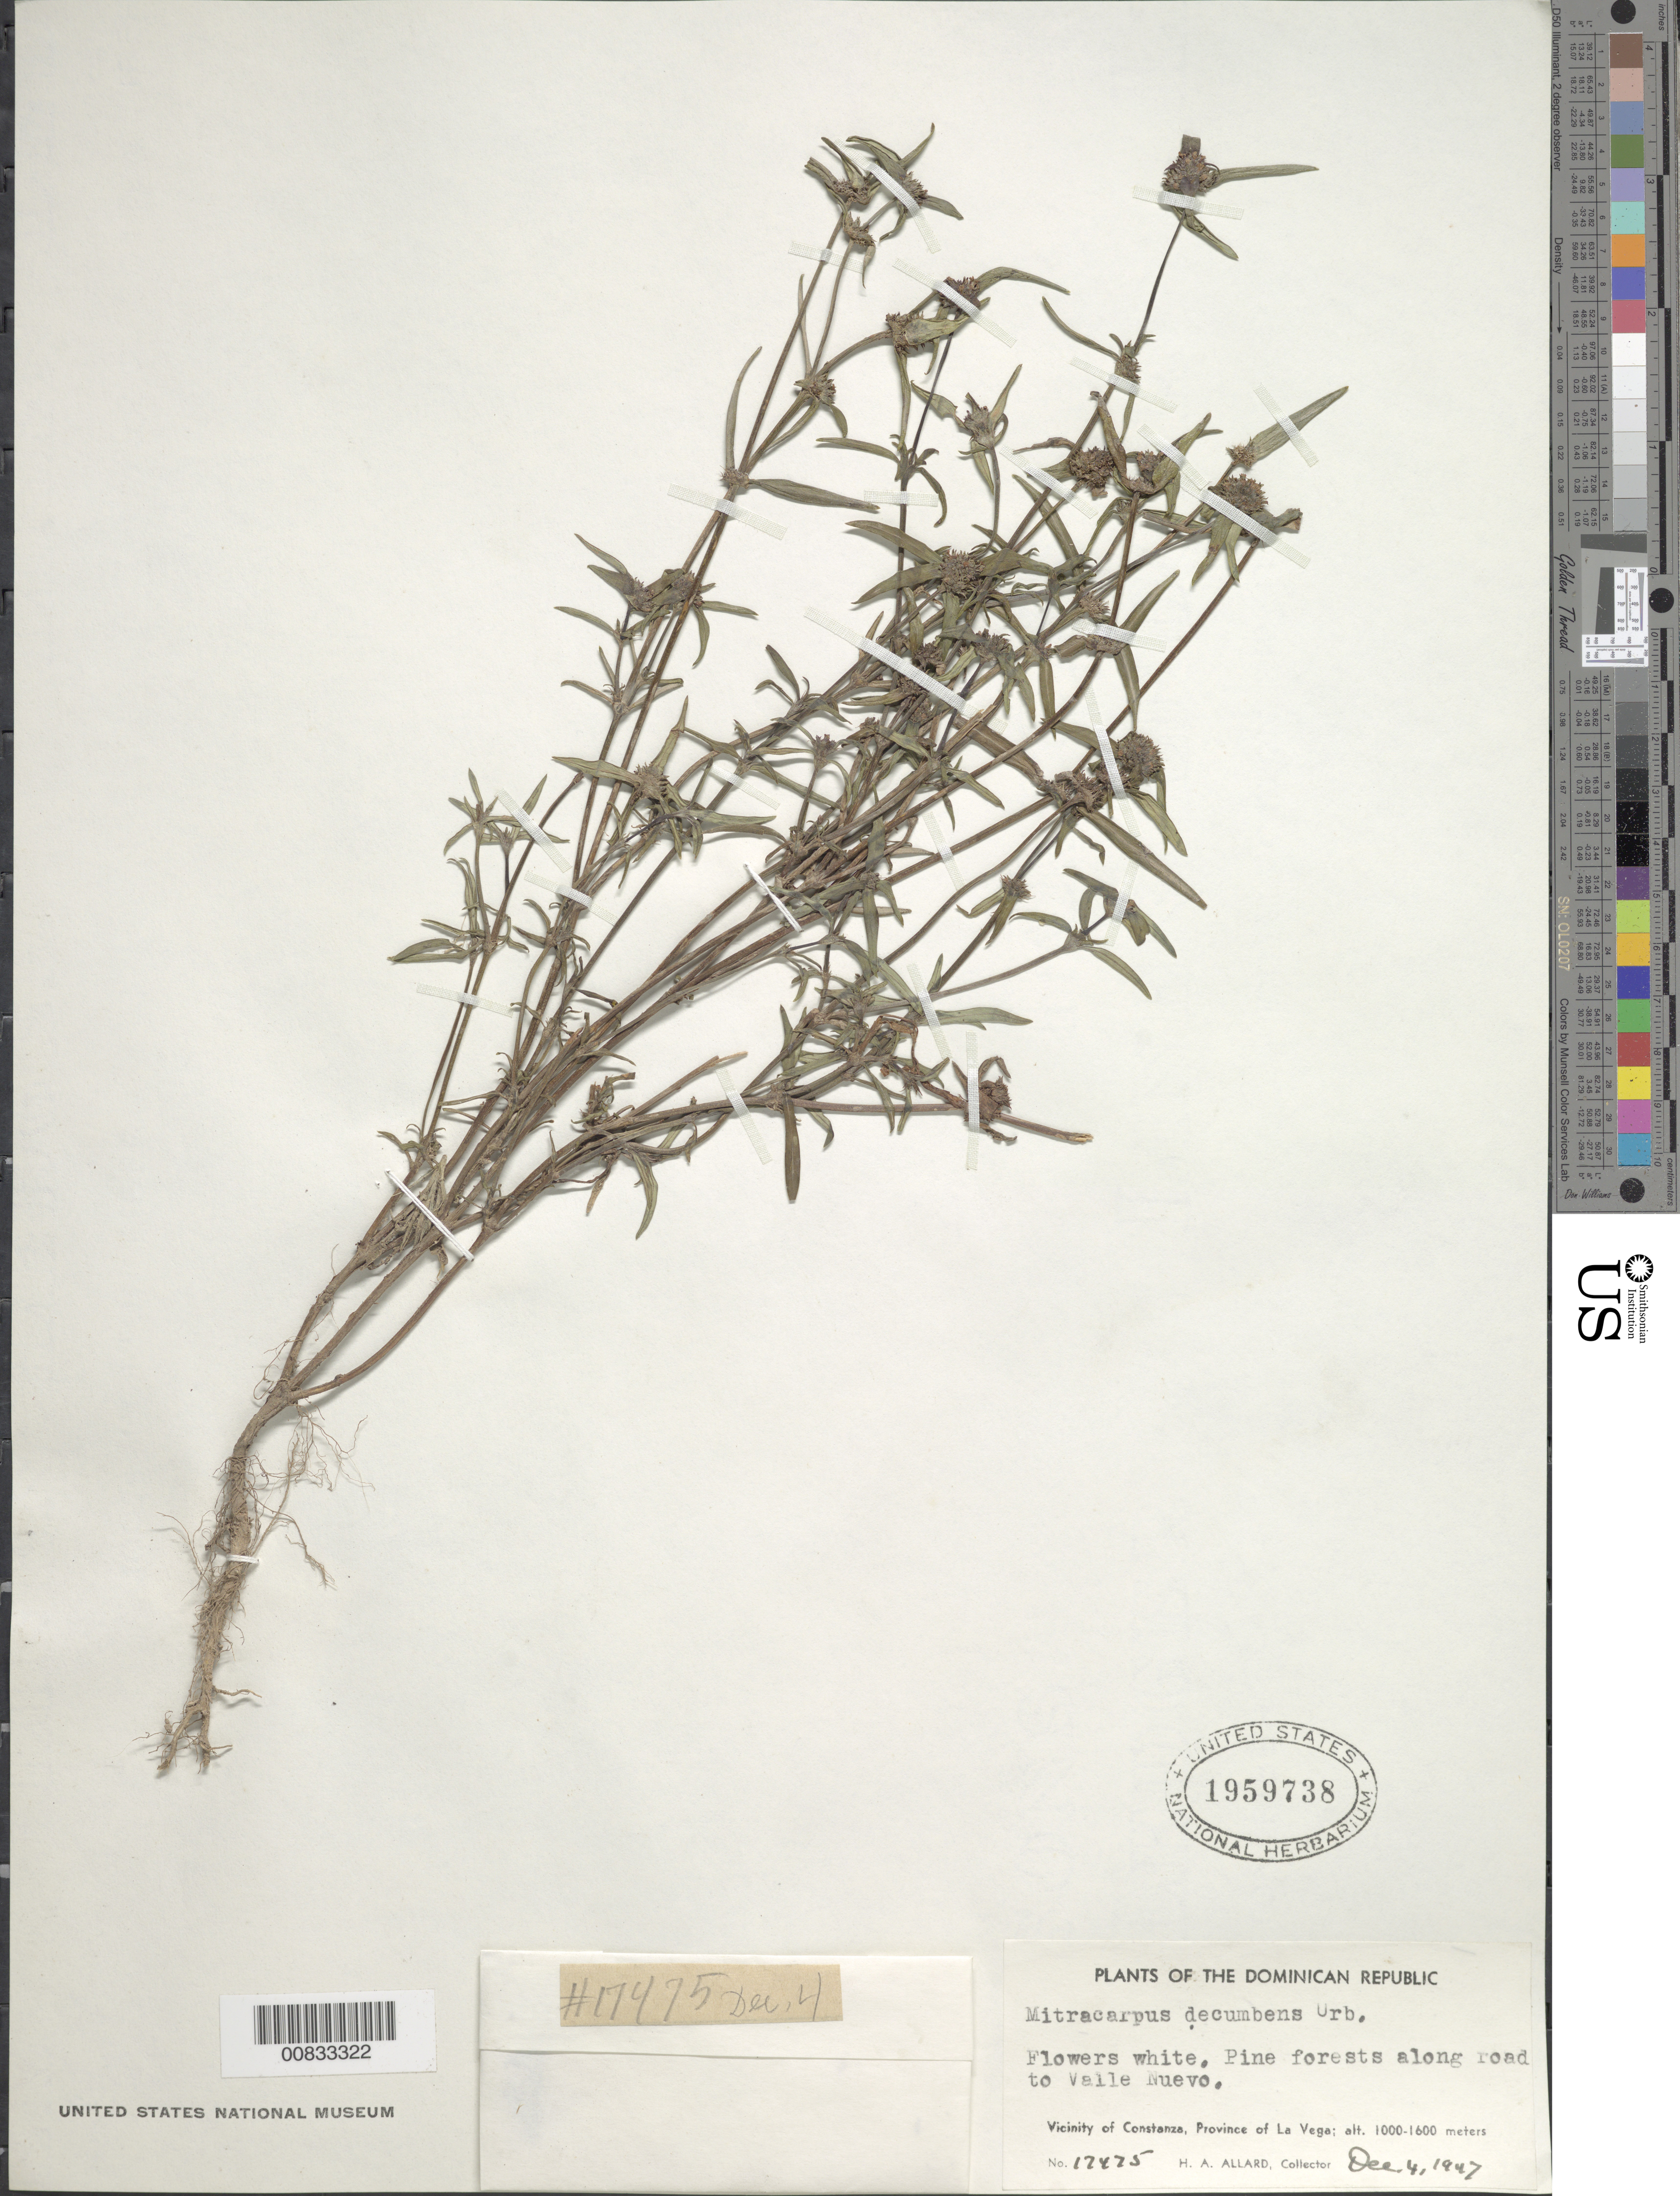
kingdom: Plantae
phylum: Tracheophyta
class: Magnoliopsida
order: Gentianales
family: Rubiaceae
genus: Mitracarpus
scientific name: Mitracarpus decumbens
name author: Urb.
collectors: H. A. Allard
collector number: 17475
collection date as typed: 04 Dec 1947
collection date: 1947-12-04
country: Dominican Republic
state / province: La Vega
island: Hispaniola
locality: Vicinity of Constanza, along road to Valle Nuevo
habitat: Pine forests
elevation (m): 1000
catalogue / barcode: US 1959738